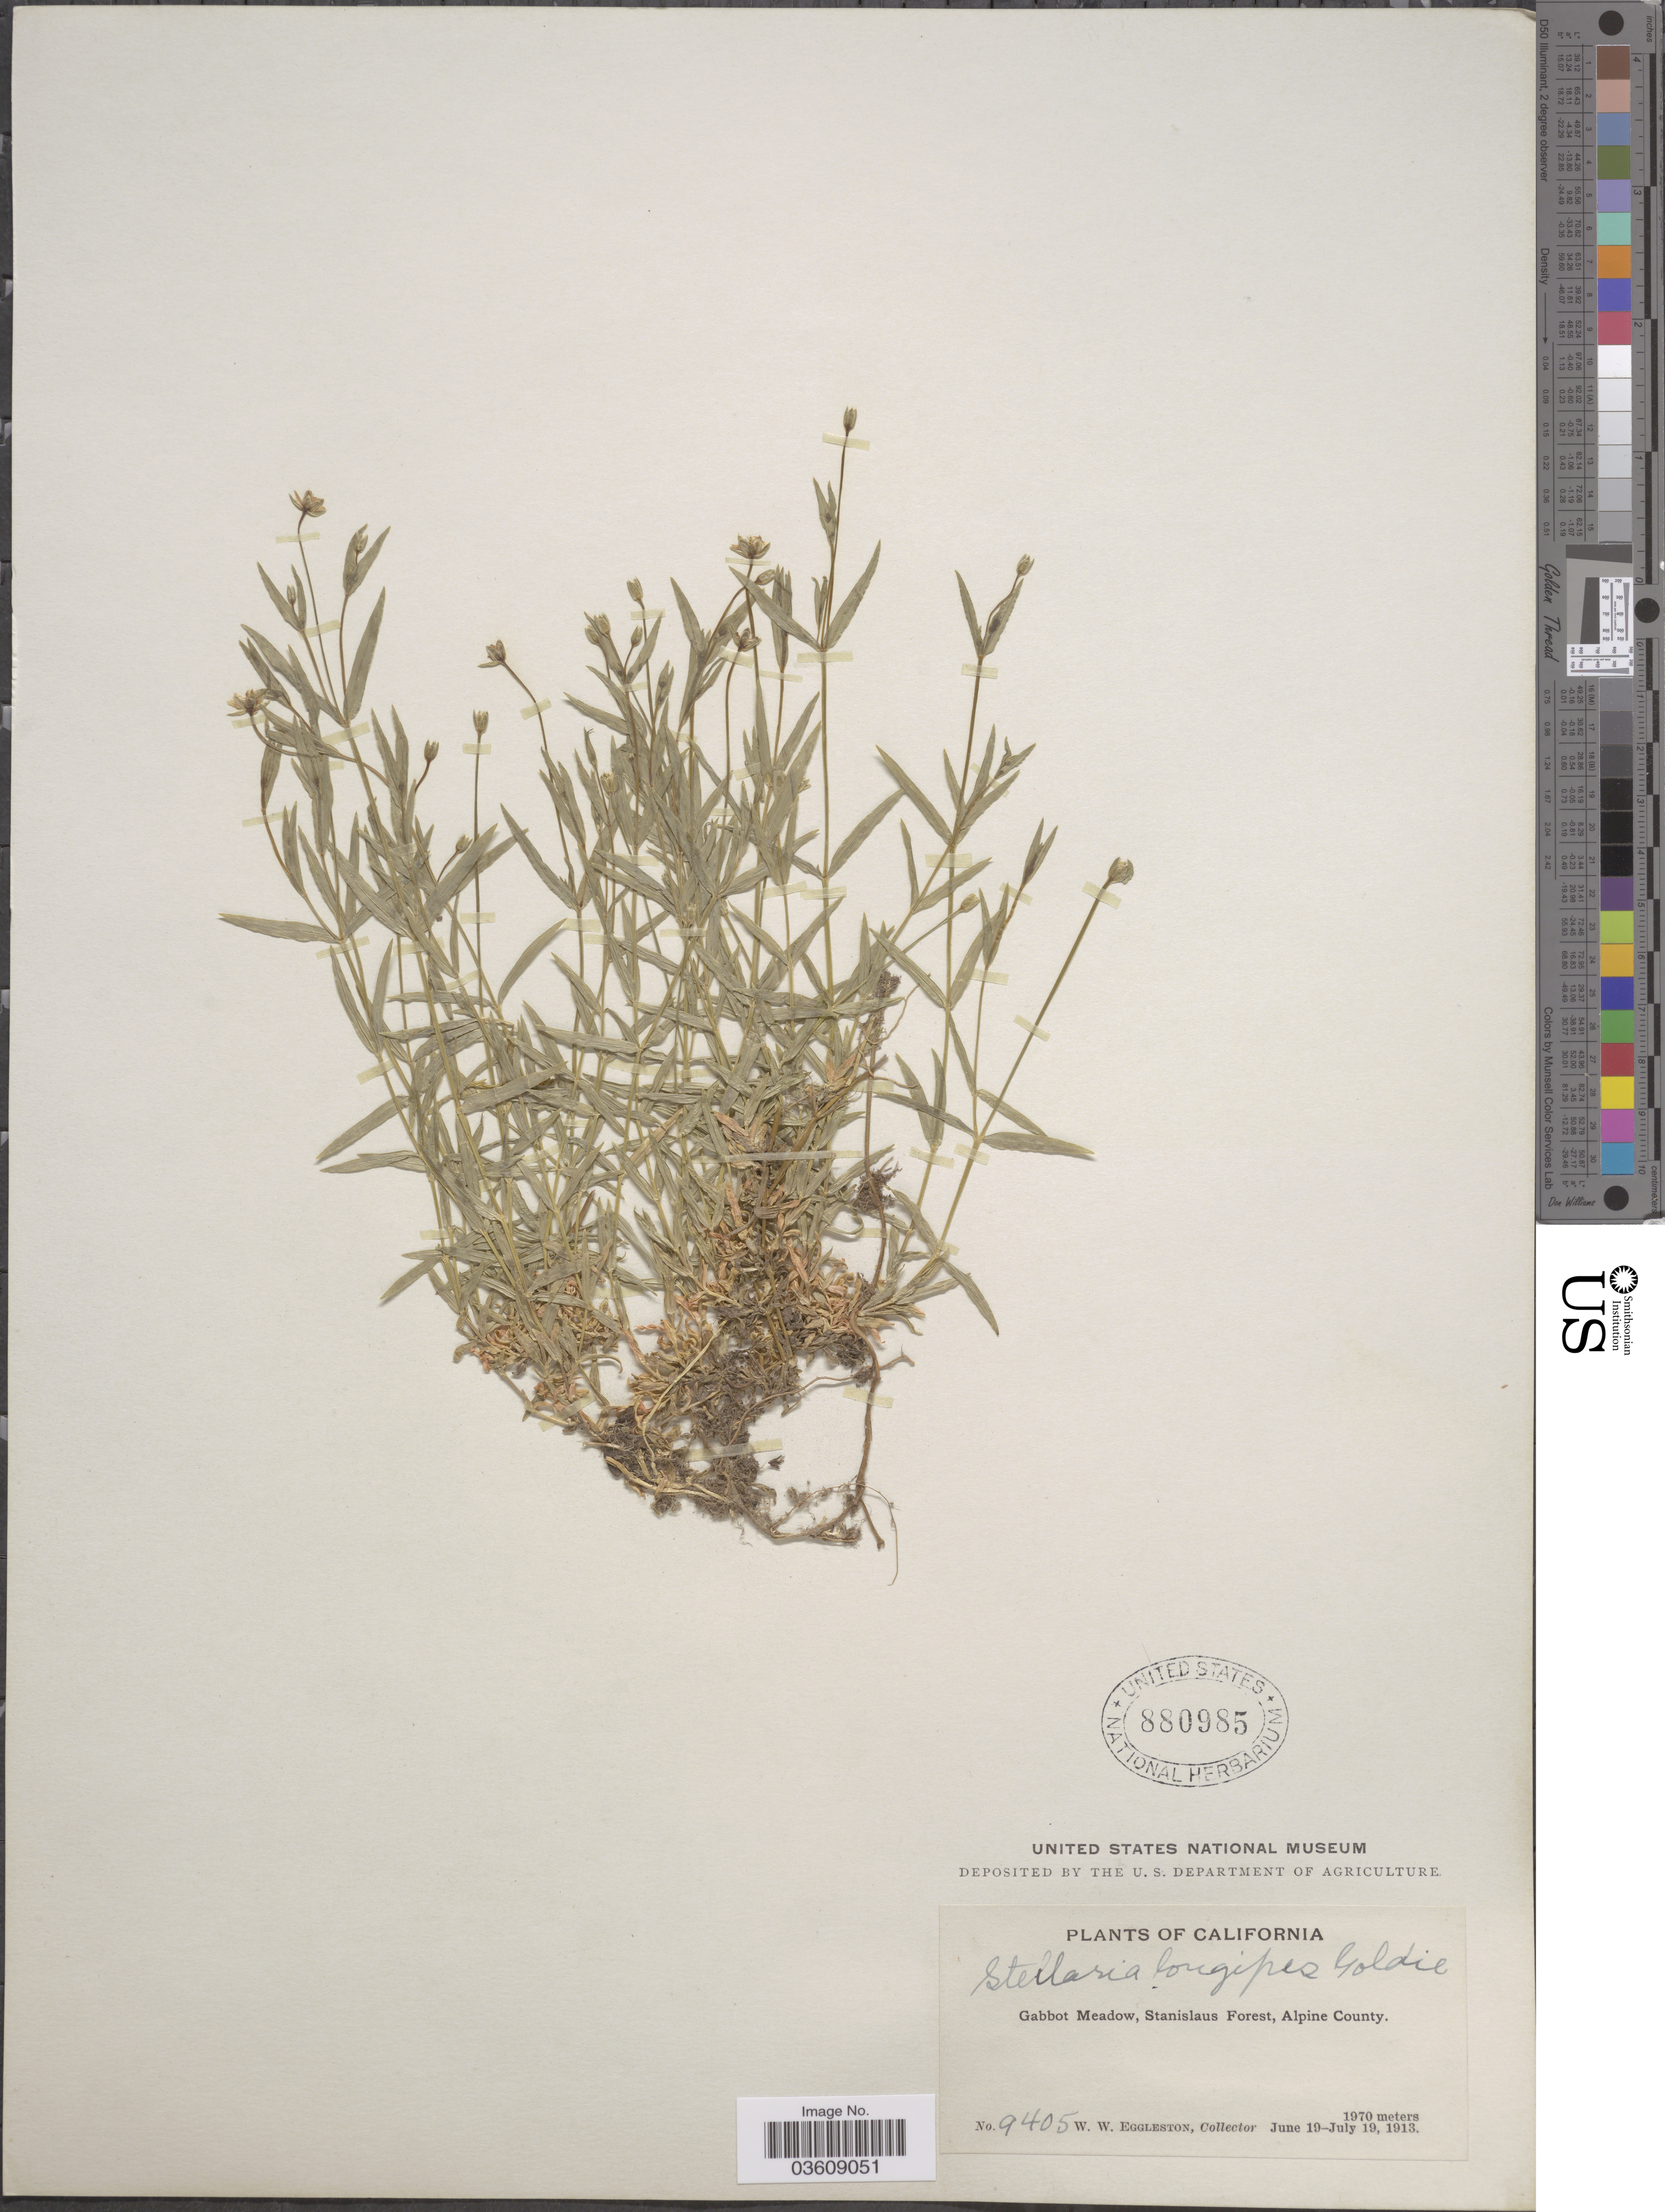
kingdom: Plantae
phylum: Tracheophyta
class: Magnoliopsida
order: Caryophyllales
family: Caryophyllaceae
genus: Stellaria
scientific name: Stellaria longipes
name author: Goldie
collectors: W. W. Eggleston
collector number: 9405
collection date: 1913-06-19/1913-07-19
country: United States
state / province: California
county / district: Alpine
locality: Gabbot Meadow, Stanislaus Forest, Alpine County.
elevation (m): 1970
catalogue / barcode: US 880985